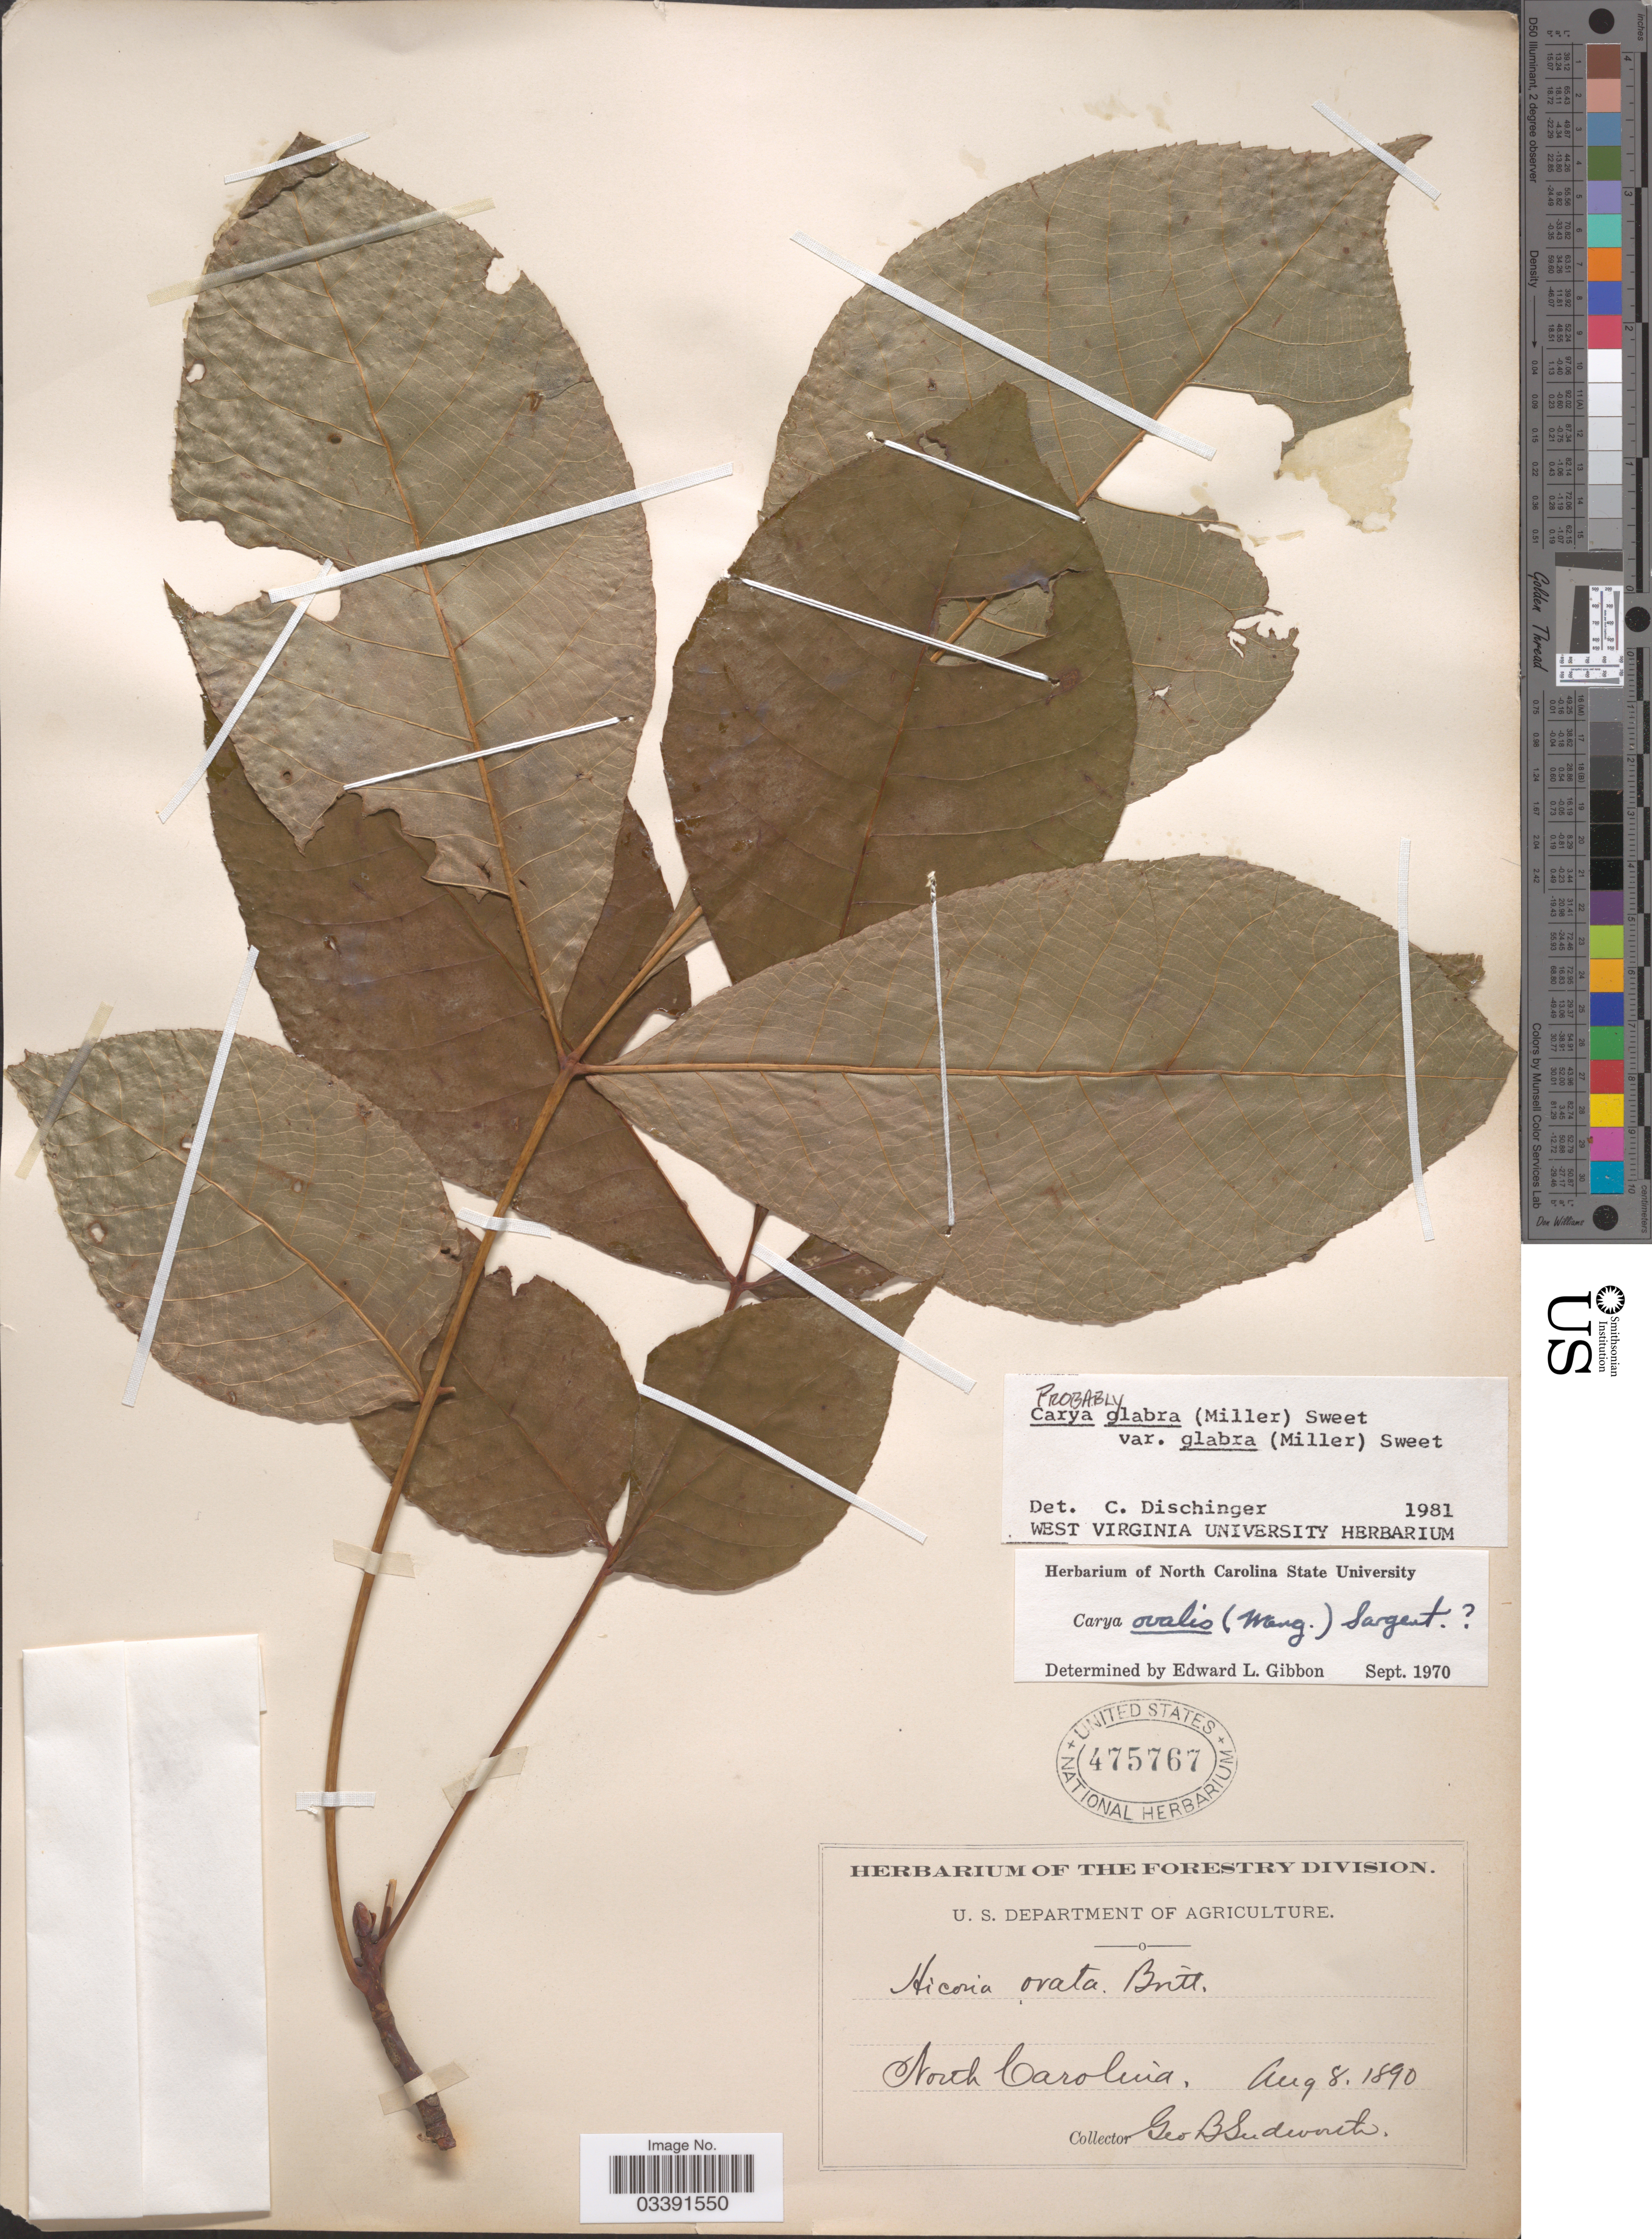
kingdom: Plantae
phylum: Tracheophyta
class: Magnoliopsida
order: Fagales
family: Juglandaceae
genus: Carya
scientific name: Carya glabra var. glabra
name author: (Mill.) Sweet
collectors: G. B. Sudworth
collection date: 1890-08-08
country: United States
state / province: North Carolina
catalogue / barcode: US 475767